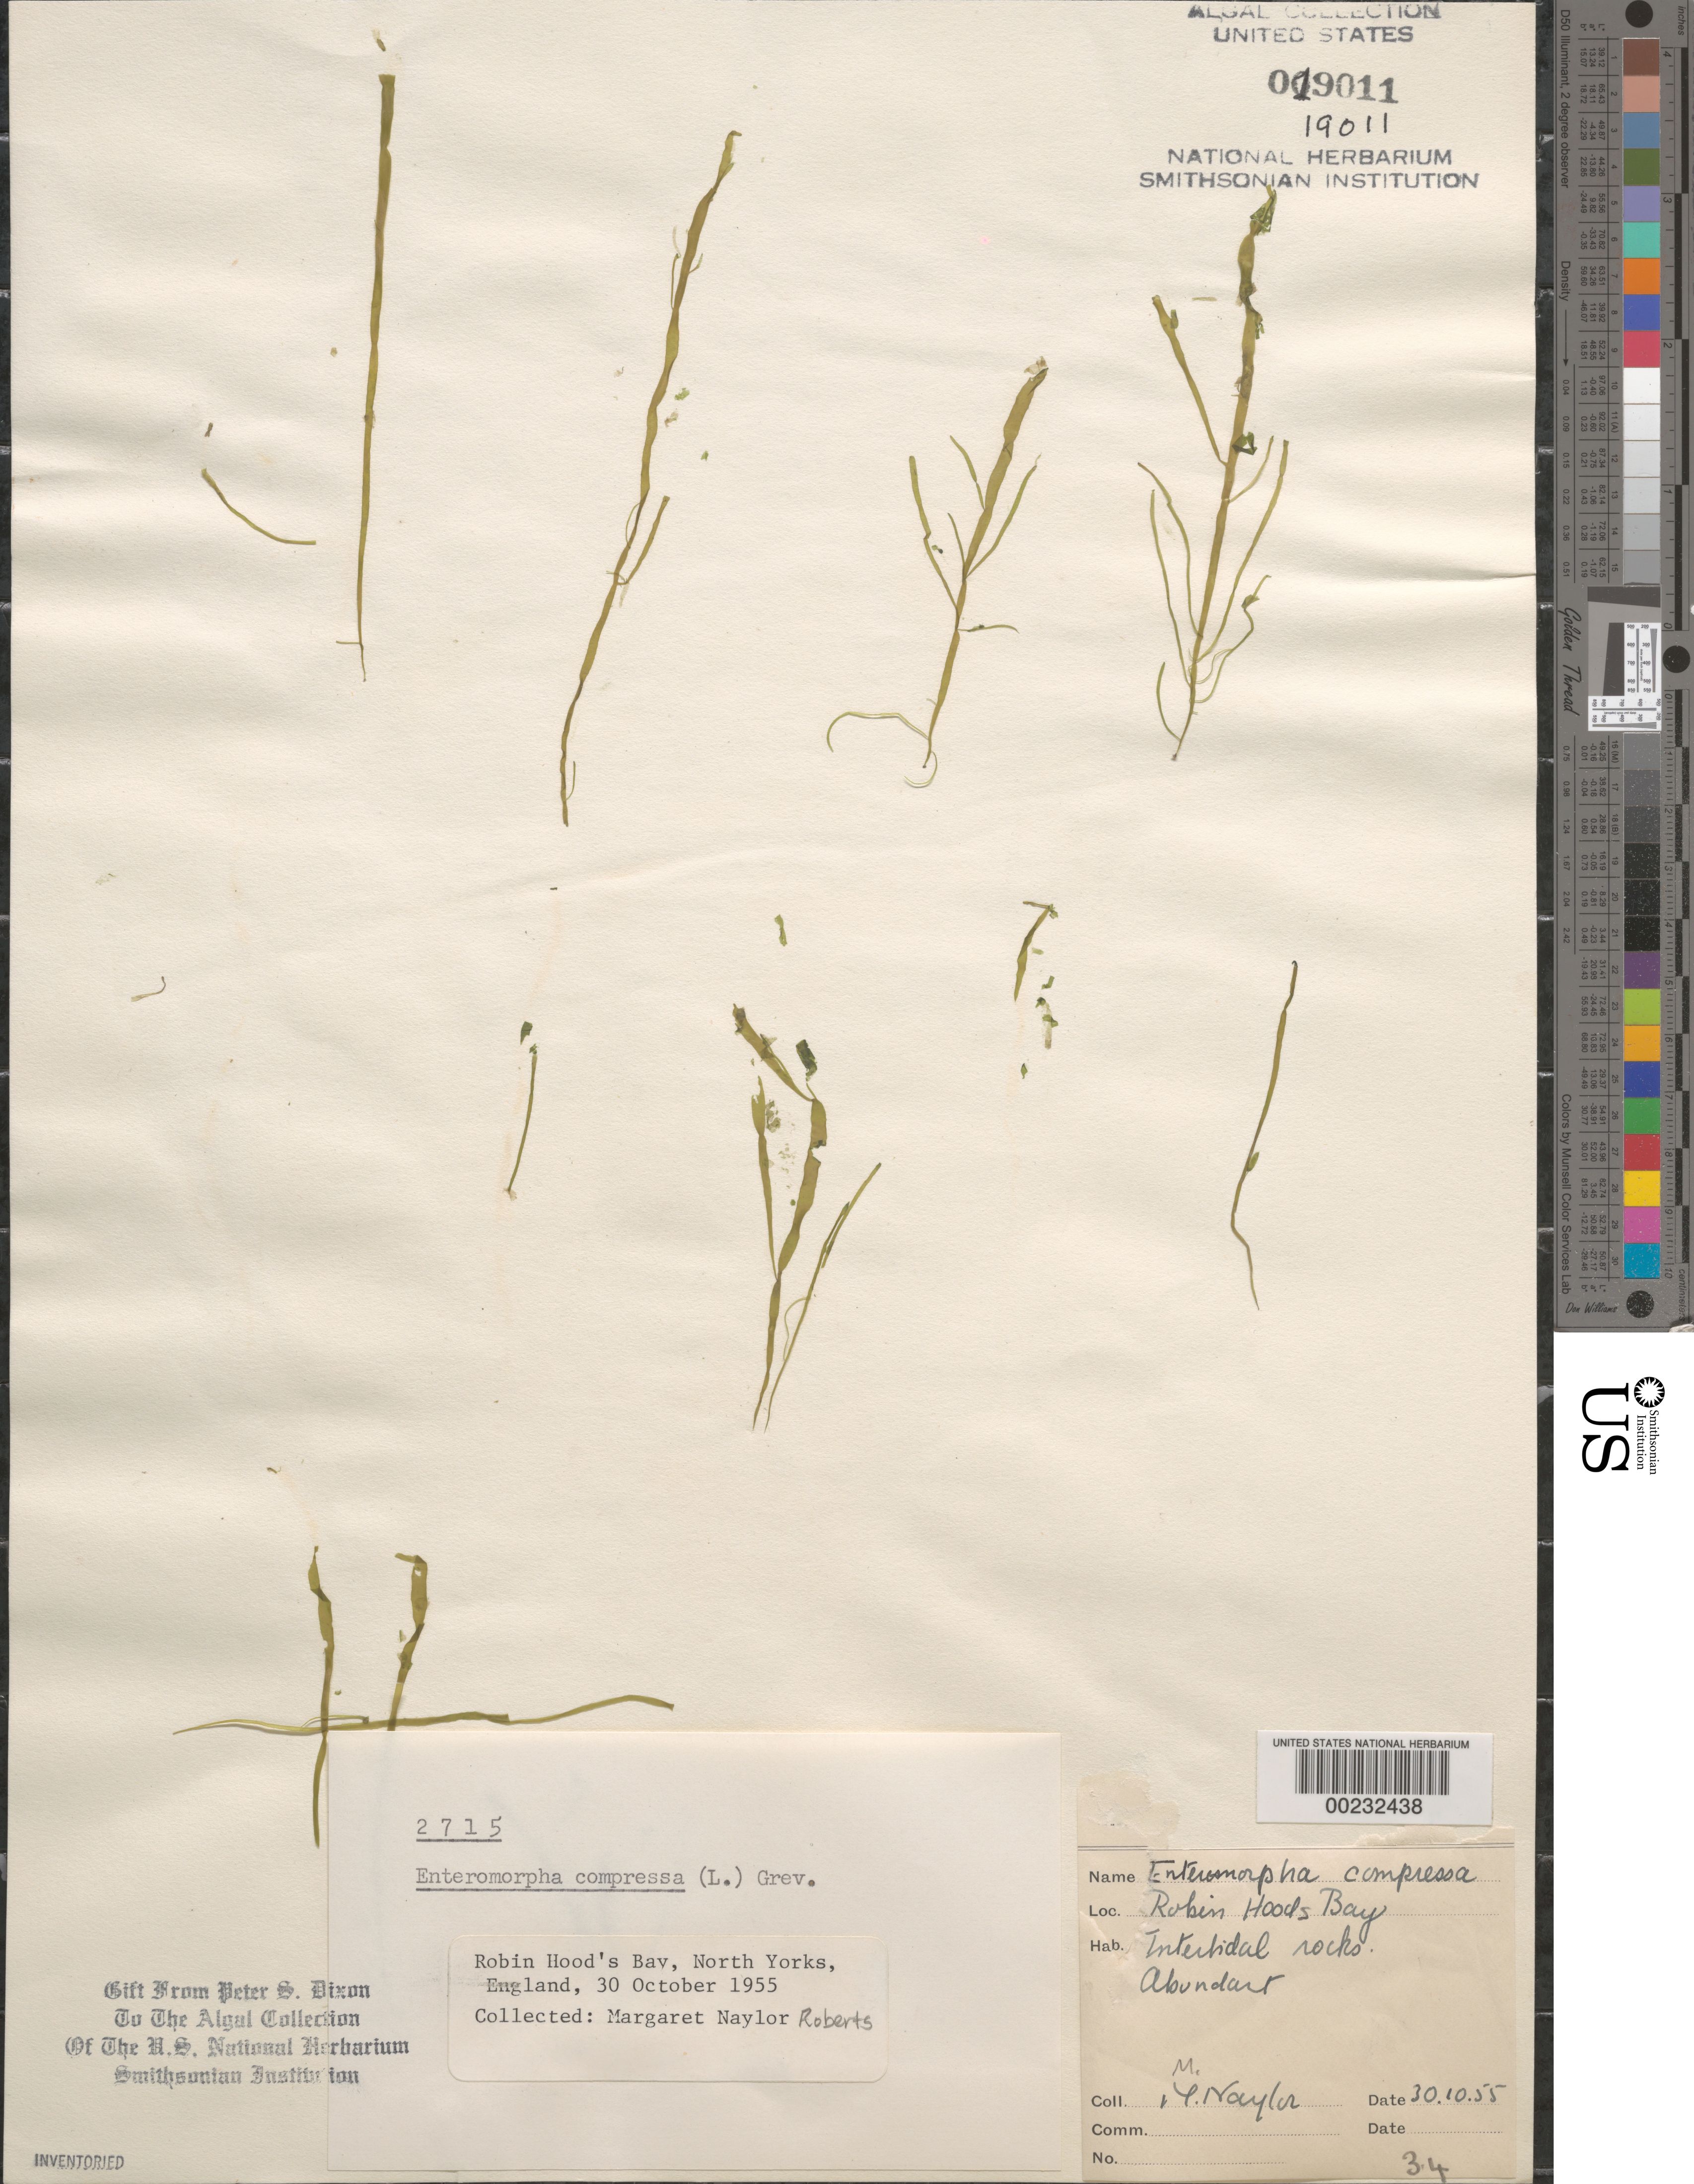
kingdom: Plantae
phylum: Chlorophyta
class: Ulvophyceae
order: Ulvales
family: Ulvaceae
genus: Ulva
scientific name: Ulva compressa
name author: L.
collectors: M. Roberts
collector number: PSD 2715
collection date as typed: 30 Oct 1955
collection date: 1955-10-30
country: United Kingdom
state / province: England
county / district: North Yorkshire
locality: Robin Hoods Bay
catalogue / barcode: US 19011